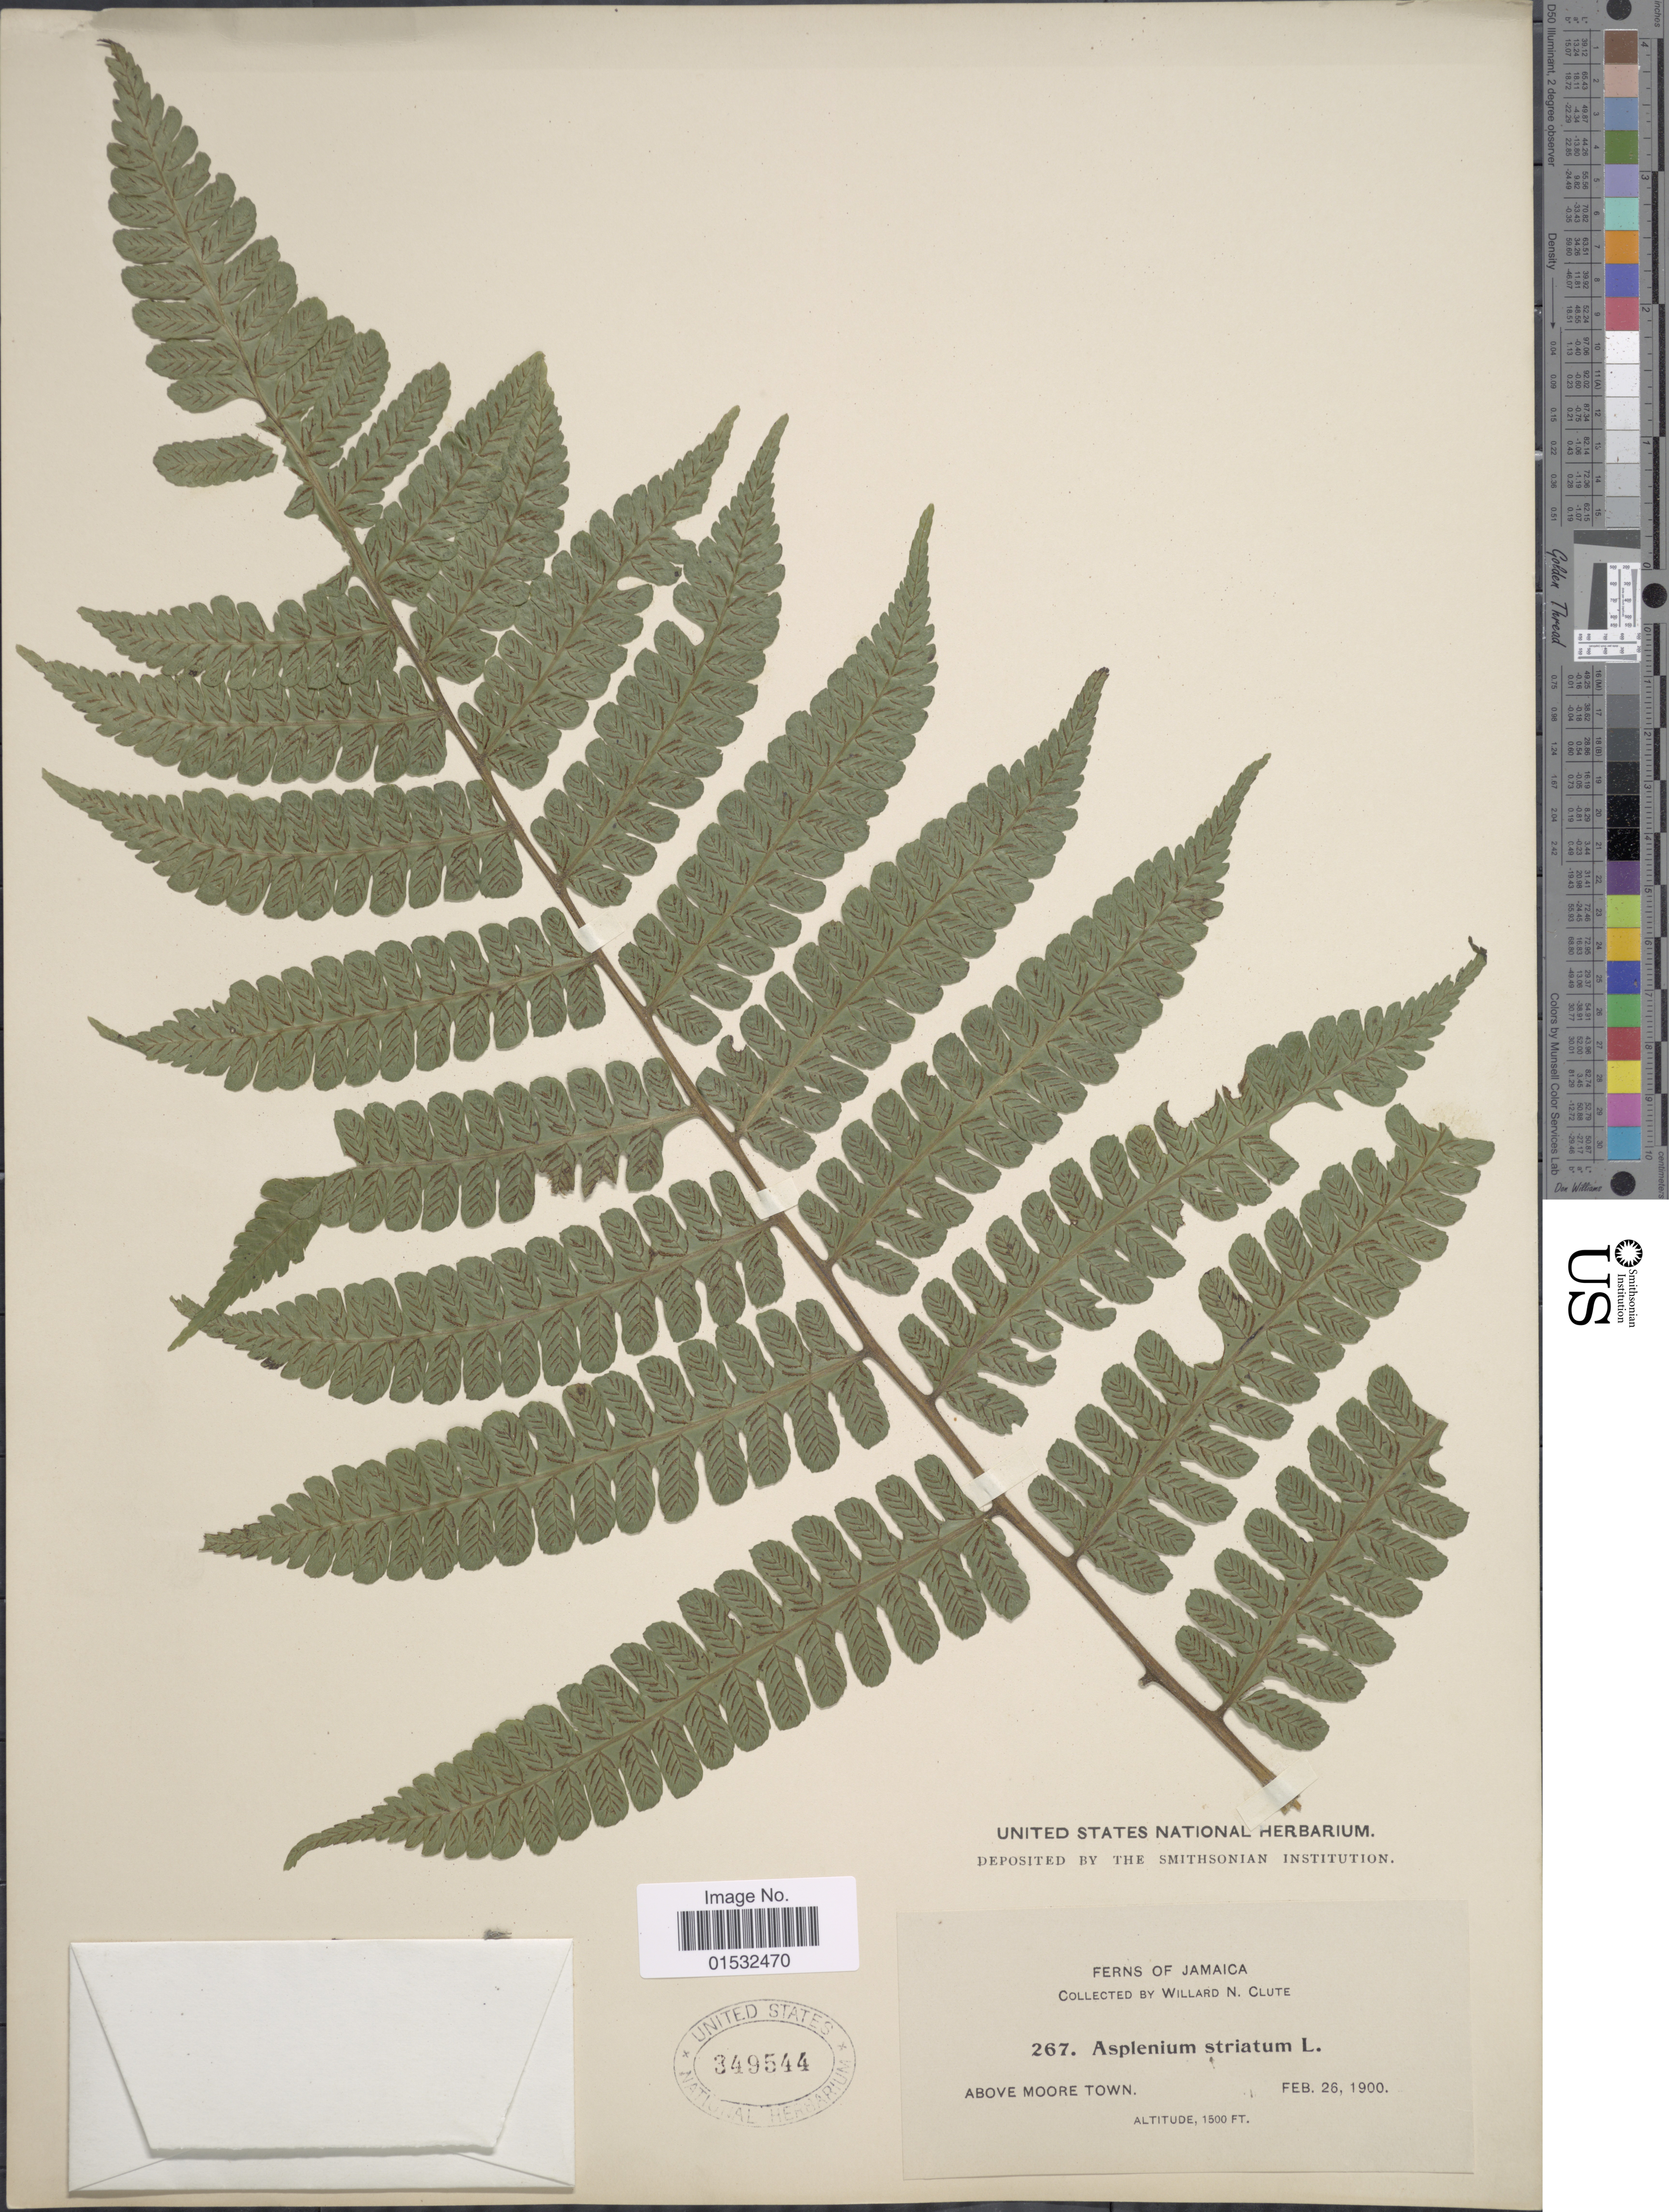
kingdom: Plantae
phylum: Tracheophyta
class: Polypodiopsida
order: Polypodiales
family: Athyriaceae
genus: Diplazium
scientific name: Diplazium striatum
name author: (L.) C. Presl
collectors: W. N. Clute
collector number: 267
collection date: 1900-02-26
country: Jamaica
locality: Above Moore Town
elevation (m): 457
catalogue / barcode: US 349544